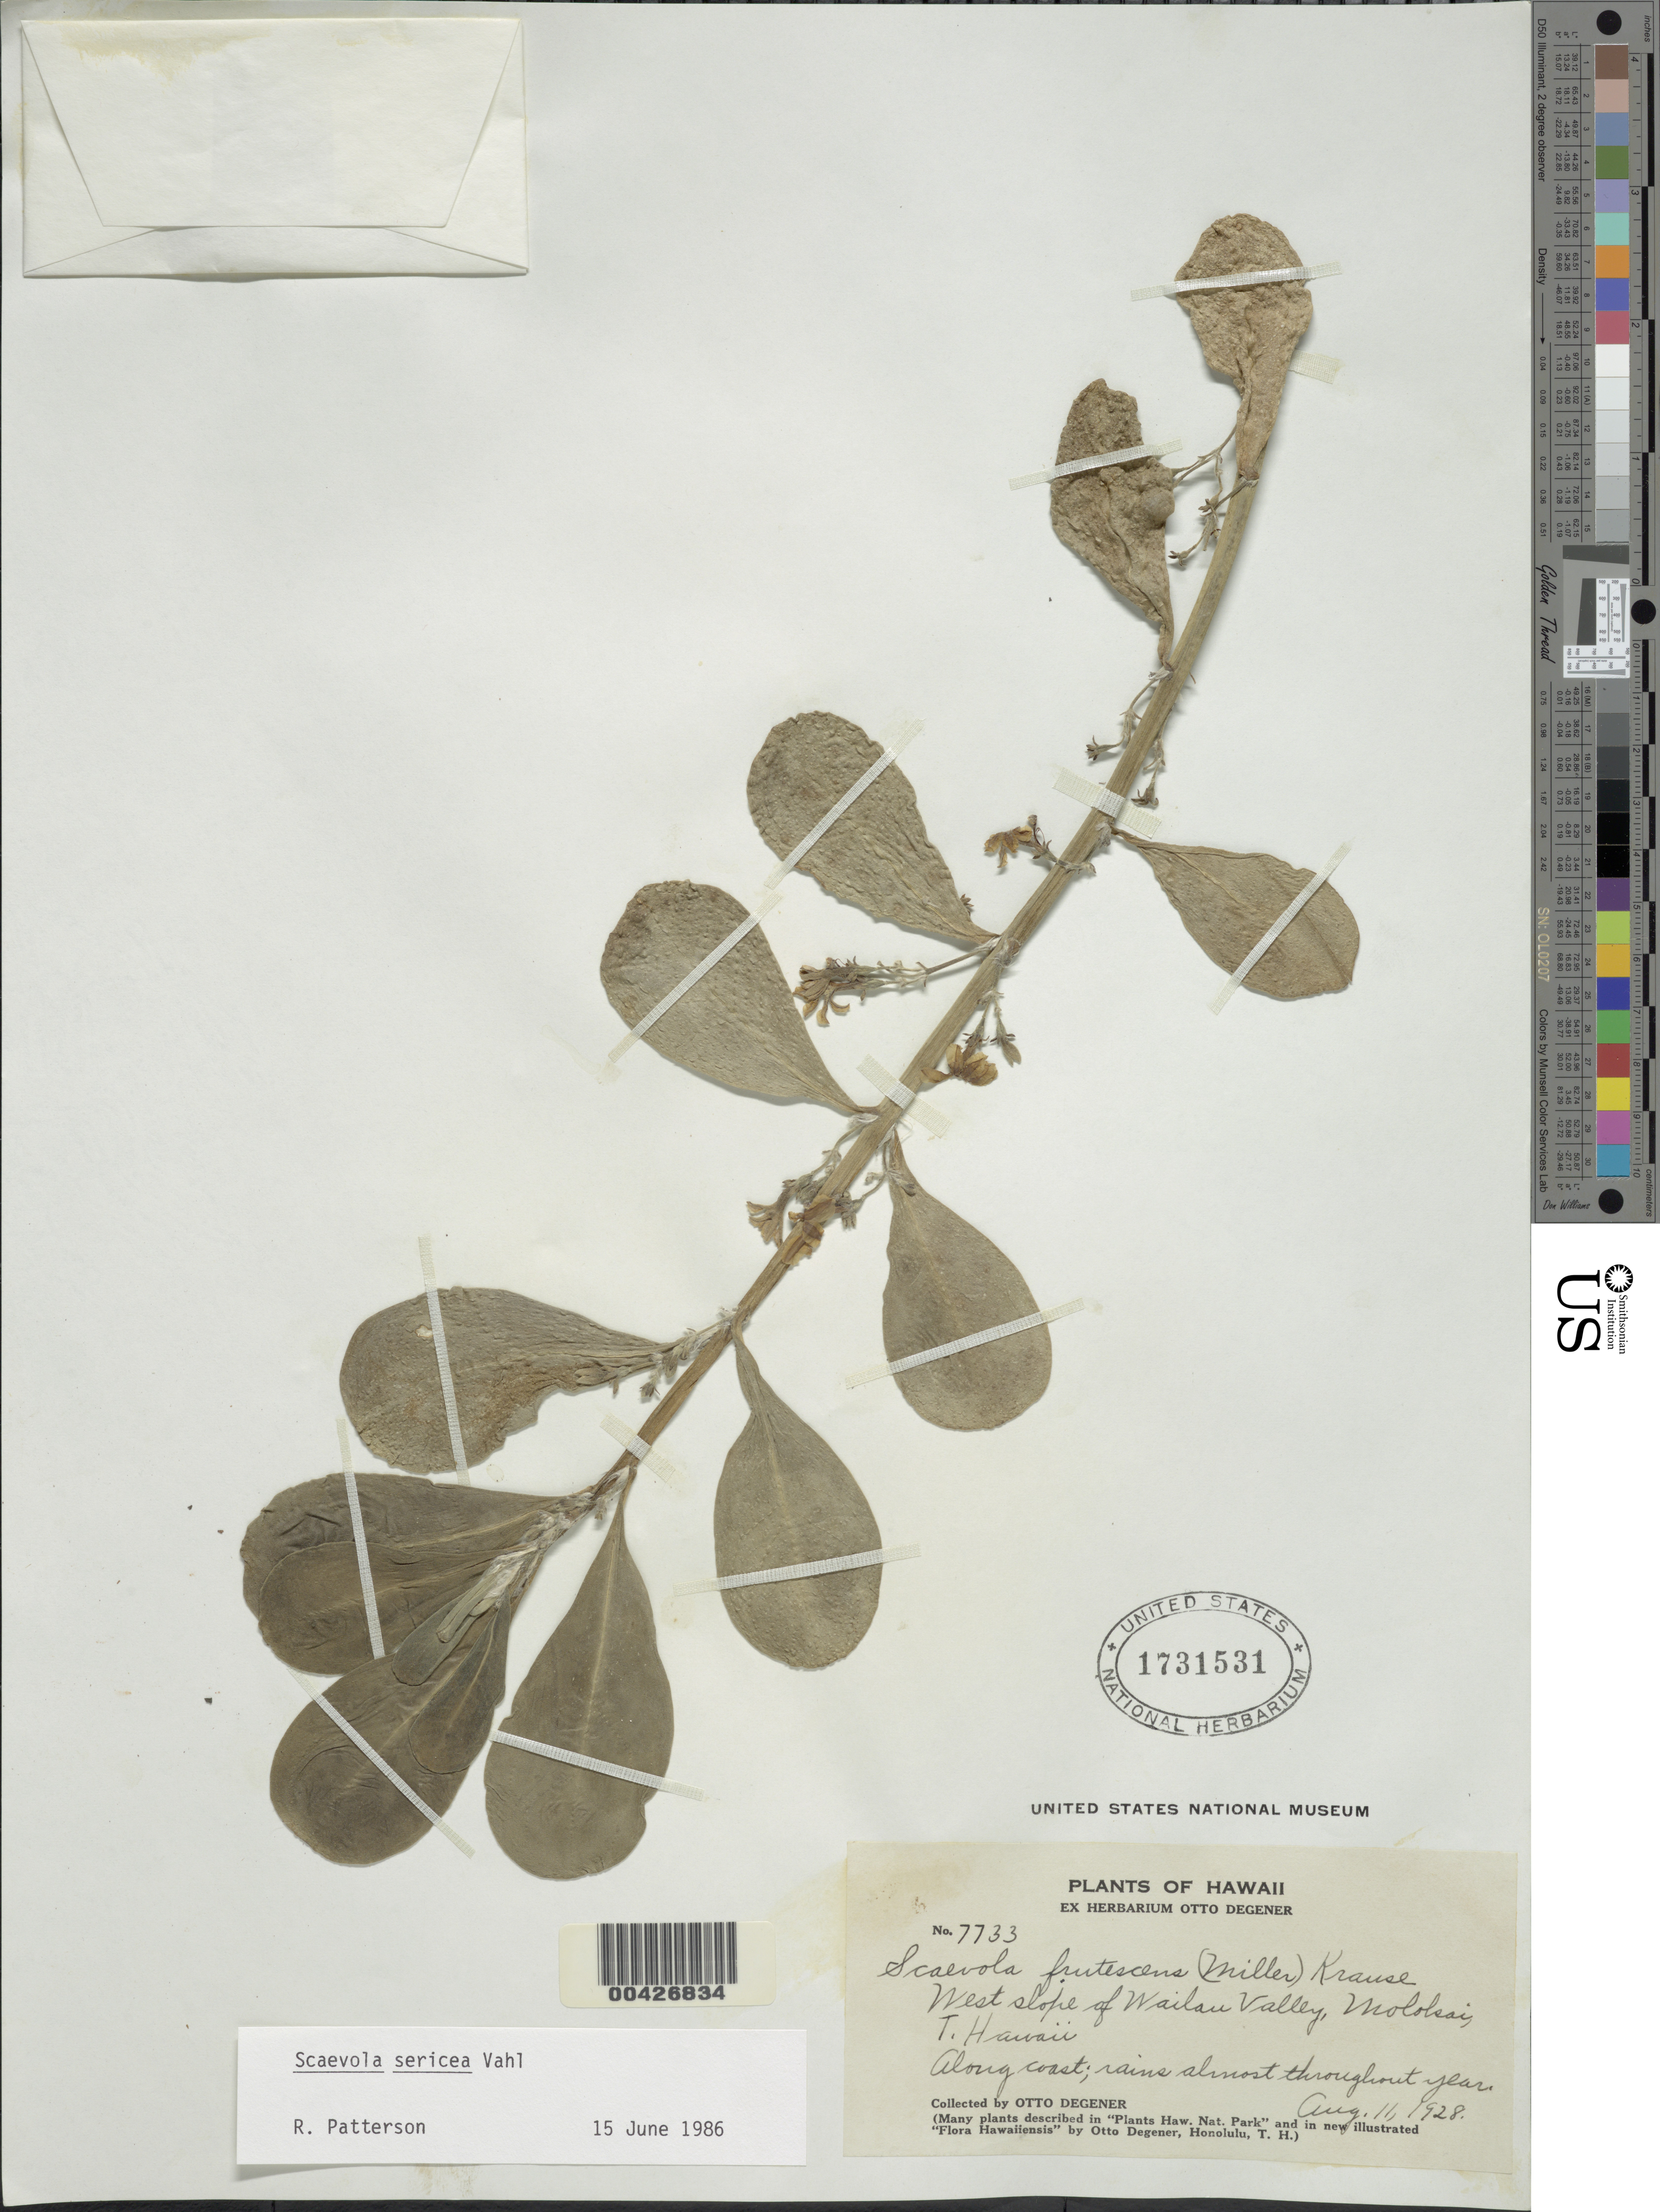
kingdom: Plantae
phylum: Tracheophyta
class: Magnoliopsida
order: Asterales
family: Goodeniaceae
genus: Scaevola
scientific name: Scaevola taccada var. taccada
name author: (Gaertn.) Roxb.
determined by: Wagner, W. L., (BOT), Smithsonian Institution - National Museum of Natural History (UNITED STATES)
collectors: O. Degener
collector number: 7733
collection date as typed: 11 Aug 1928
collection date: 1928-08-11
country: United States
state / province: Hawaii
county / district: Maui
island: Moloka'i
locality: W slope of Wailau Valley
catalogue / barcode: US 1731531